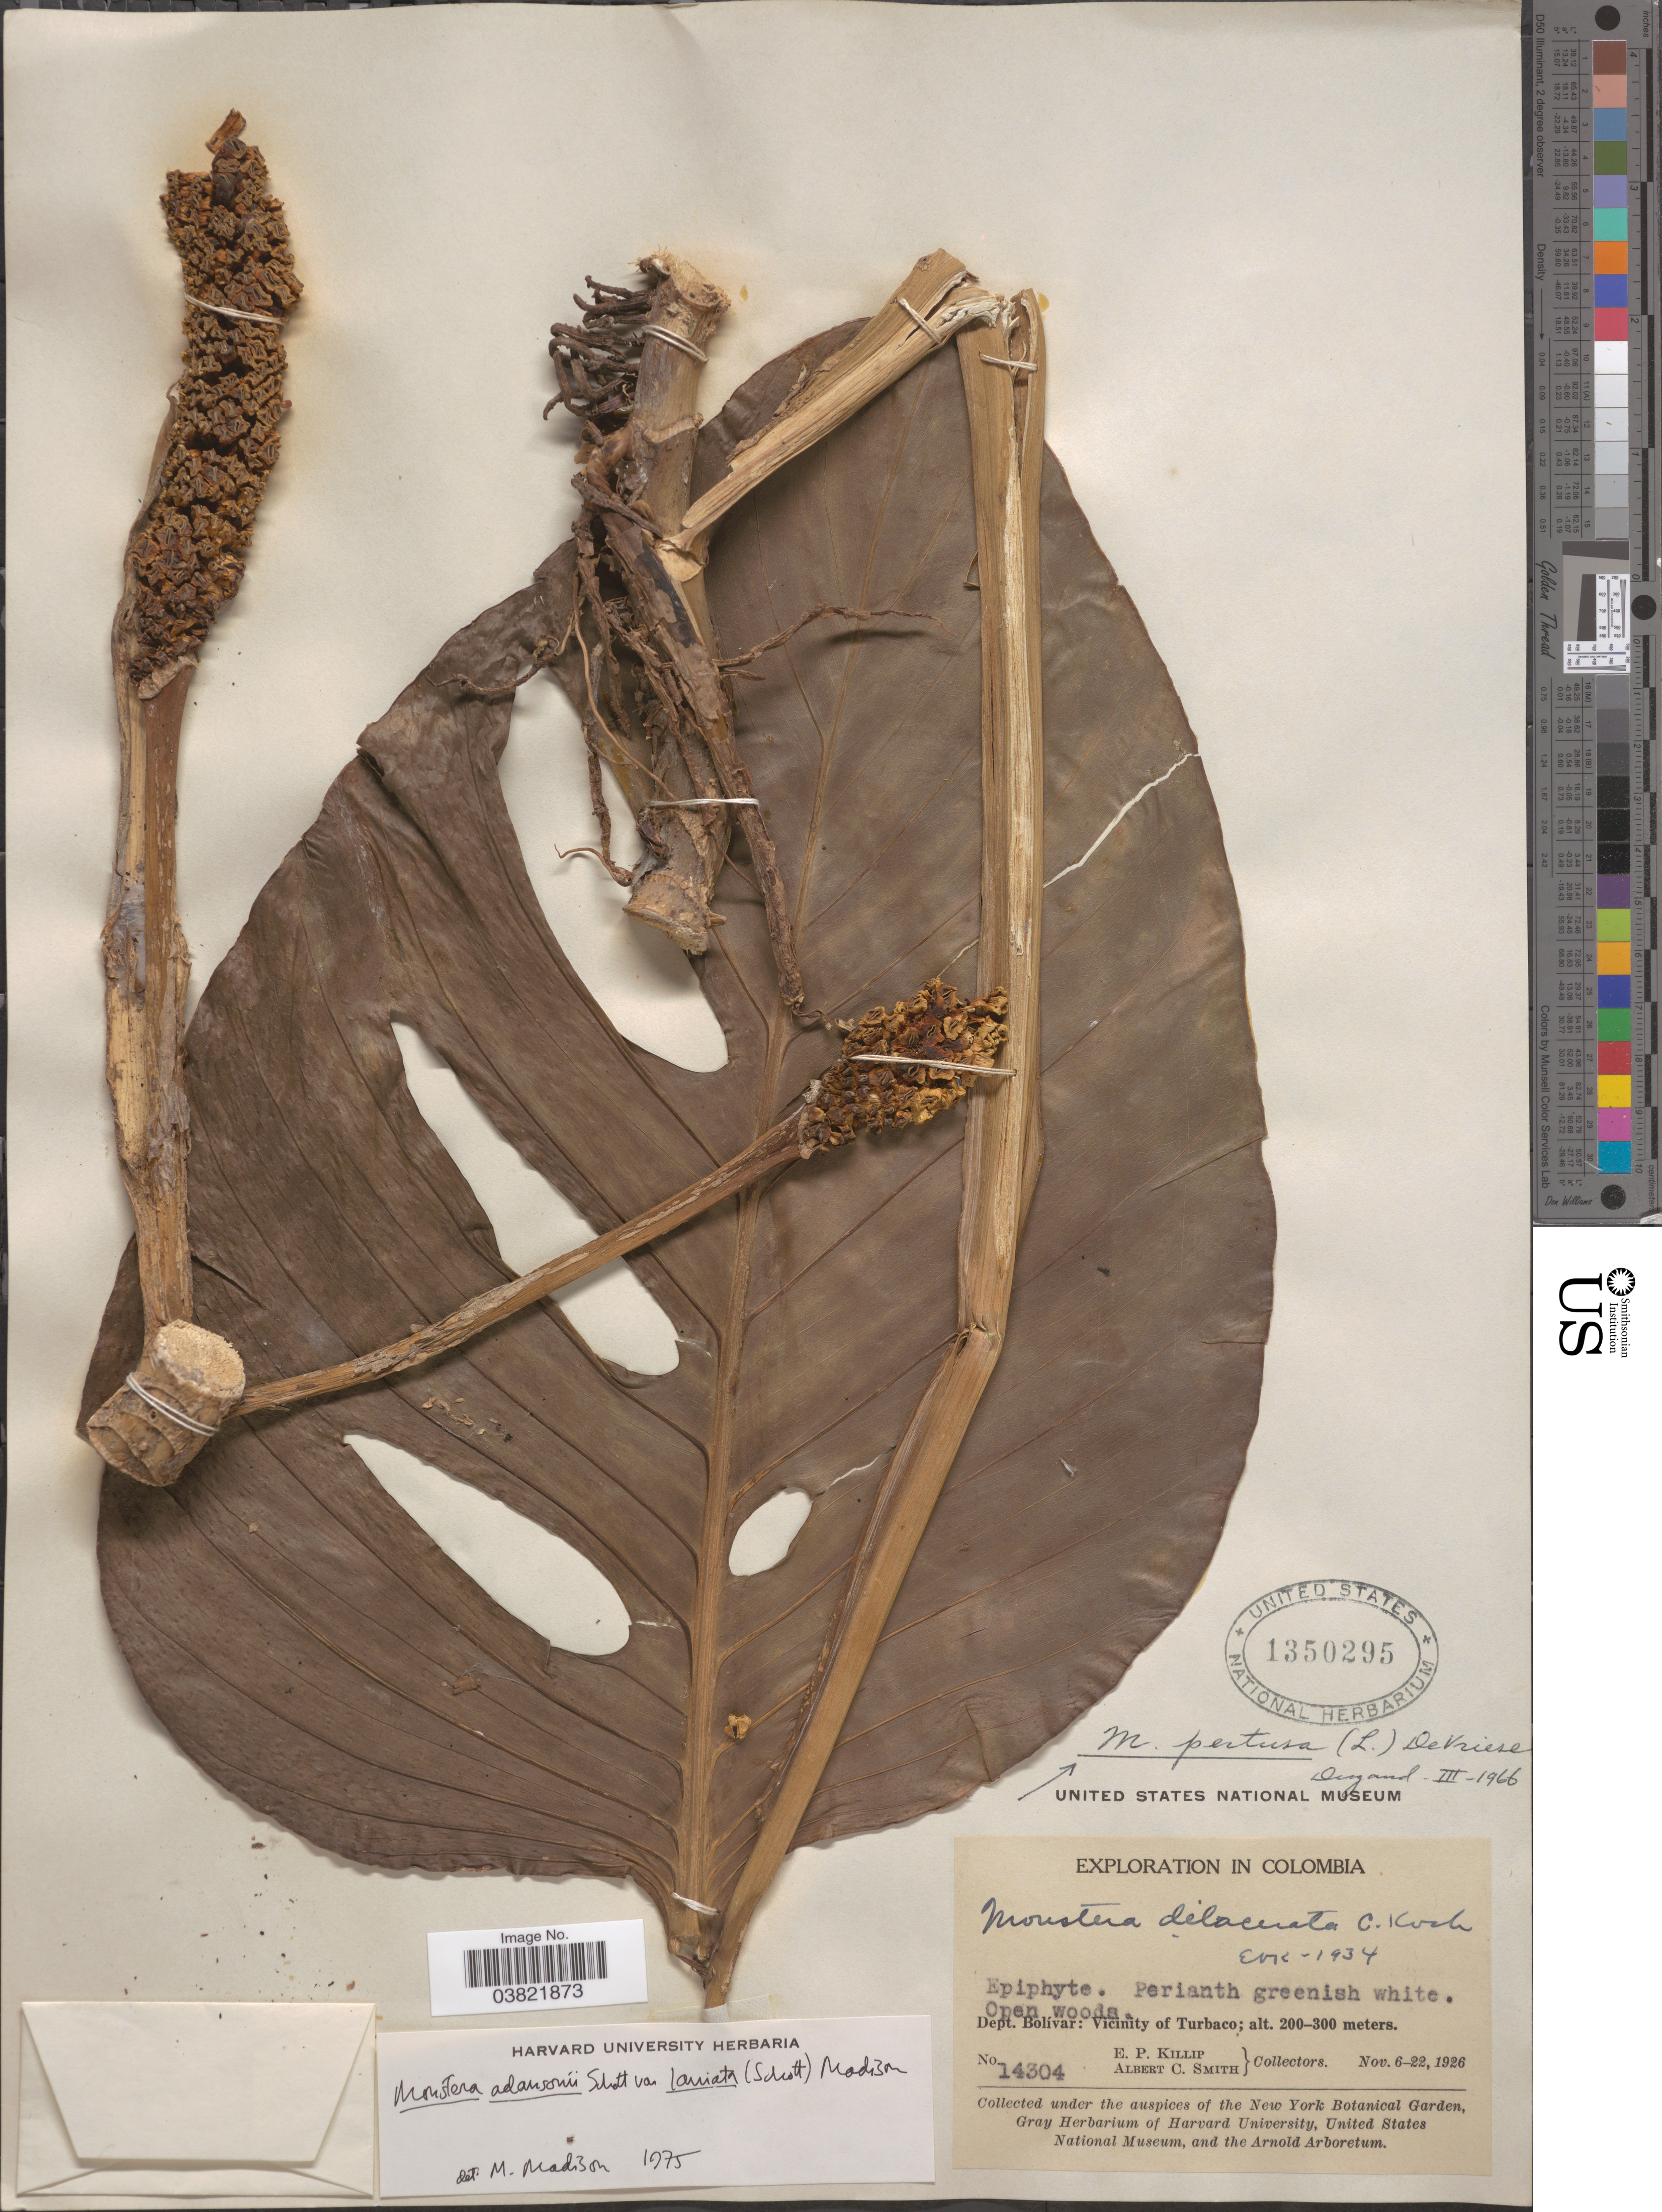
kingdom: Plantae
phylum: Tracheophyta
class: Liliopsida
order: Alismatales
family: Araceae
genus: Monstera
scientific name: Monstera adansonii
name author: Schott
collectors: E. P. Killip & A. C. Smith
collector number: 14304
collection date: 1926-11-06/1926-11-22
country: Colombia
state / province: Bolívar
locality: Dept. Bolívar: Vicinity of Turbaco.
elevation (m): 200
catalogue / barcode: US 1350295